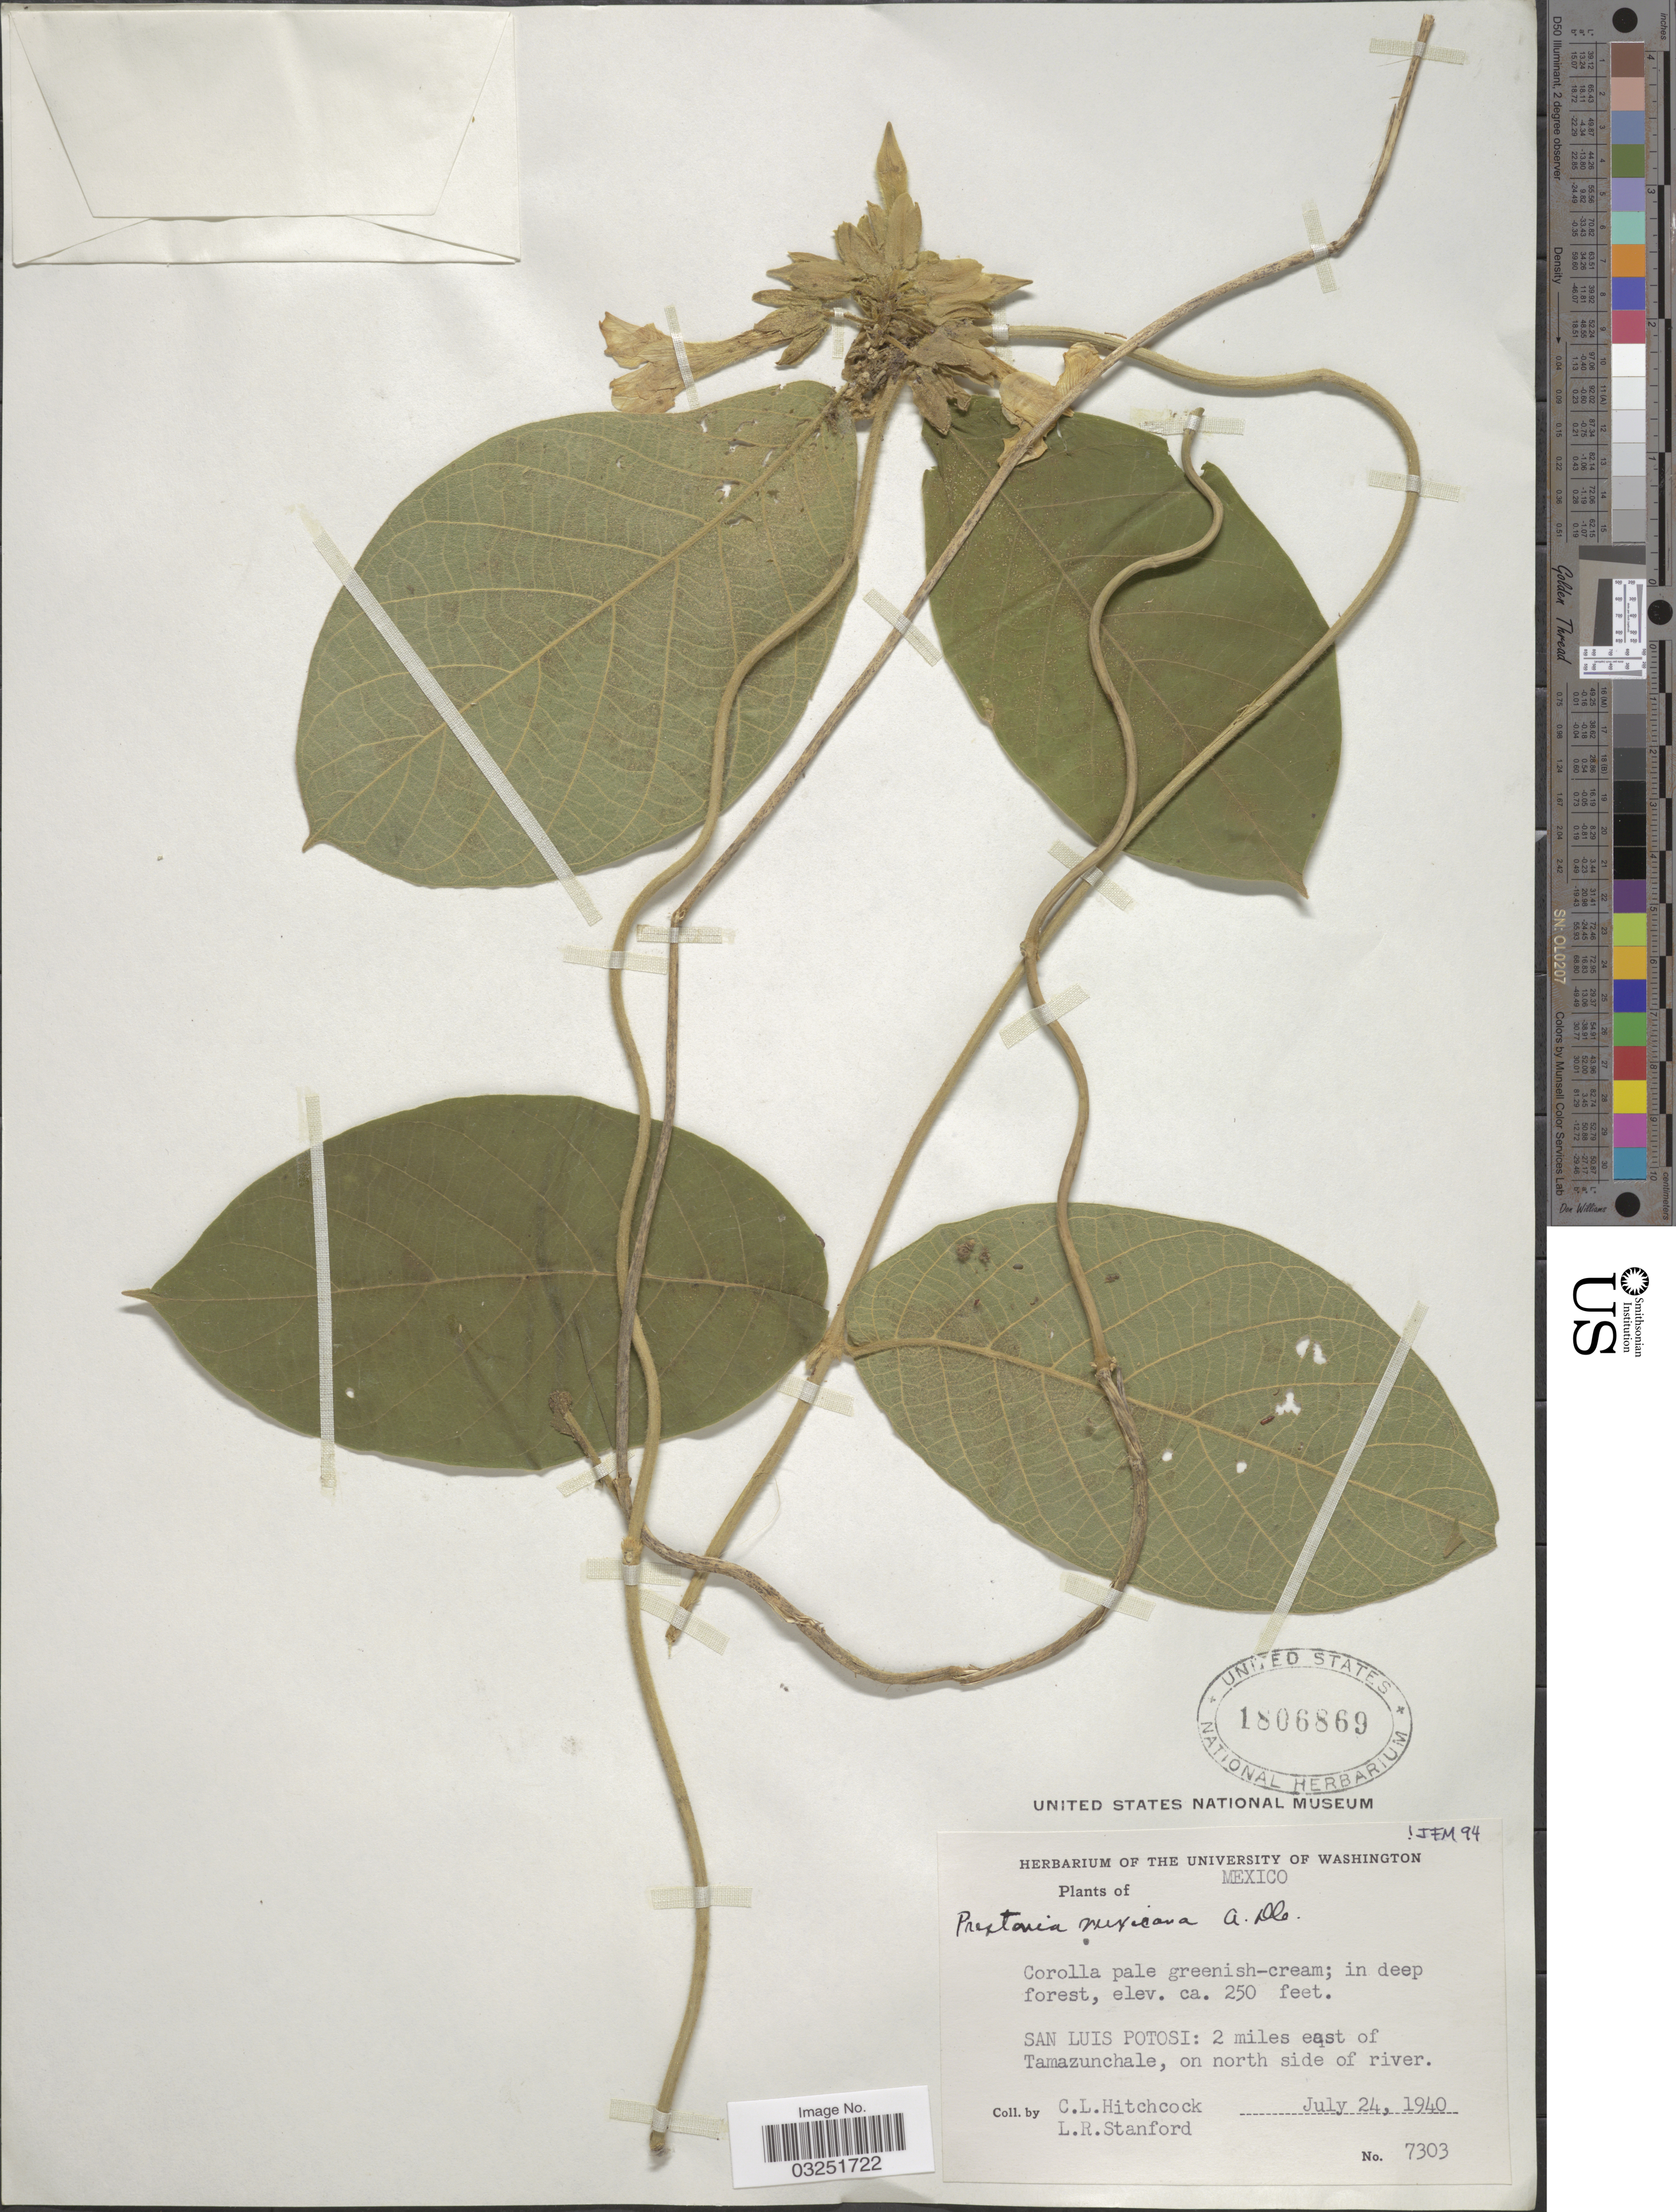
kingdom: Plantae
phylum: Tracheophyta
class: Magnoliopsida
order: Gentianales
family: Apocynaceae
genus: Prestonia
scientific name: Prestonia mexicana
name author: DC.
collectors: C. L. Hitchcock & L. R. Stanford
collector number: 7303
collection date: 1940-07-24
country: Mexico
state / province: San Luis Potosí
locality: San Luis Potosi: 2 miles east of Tamazunchale, on north side of river.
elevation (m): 76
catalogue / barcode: US 1806869